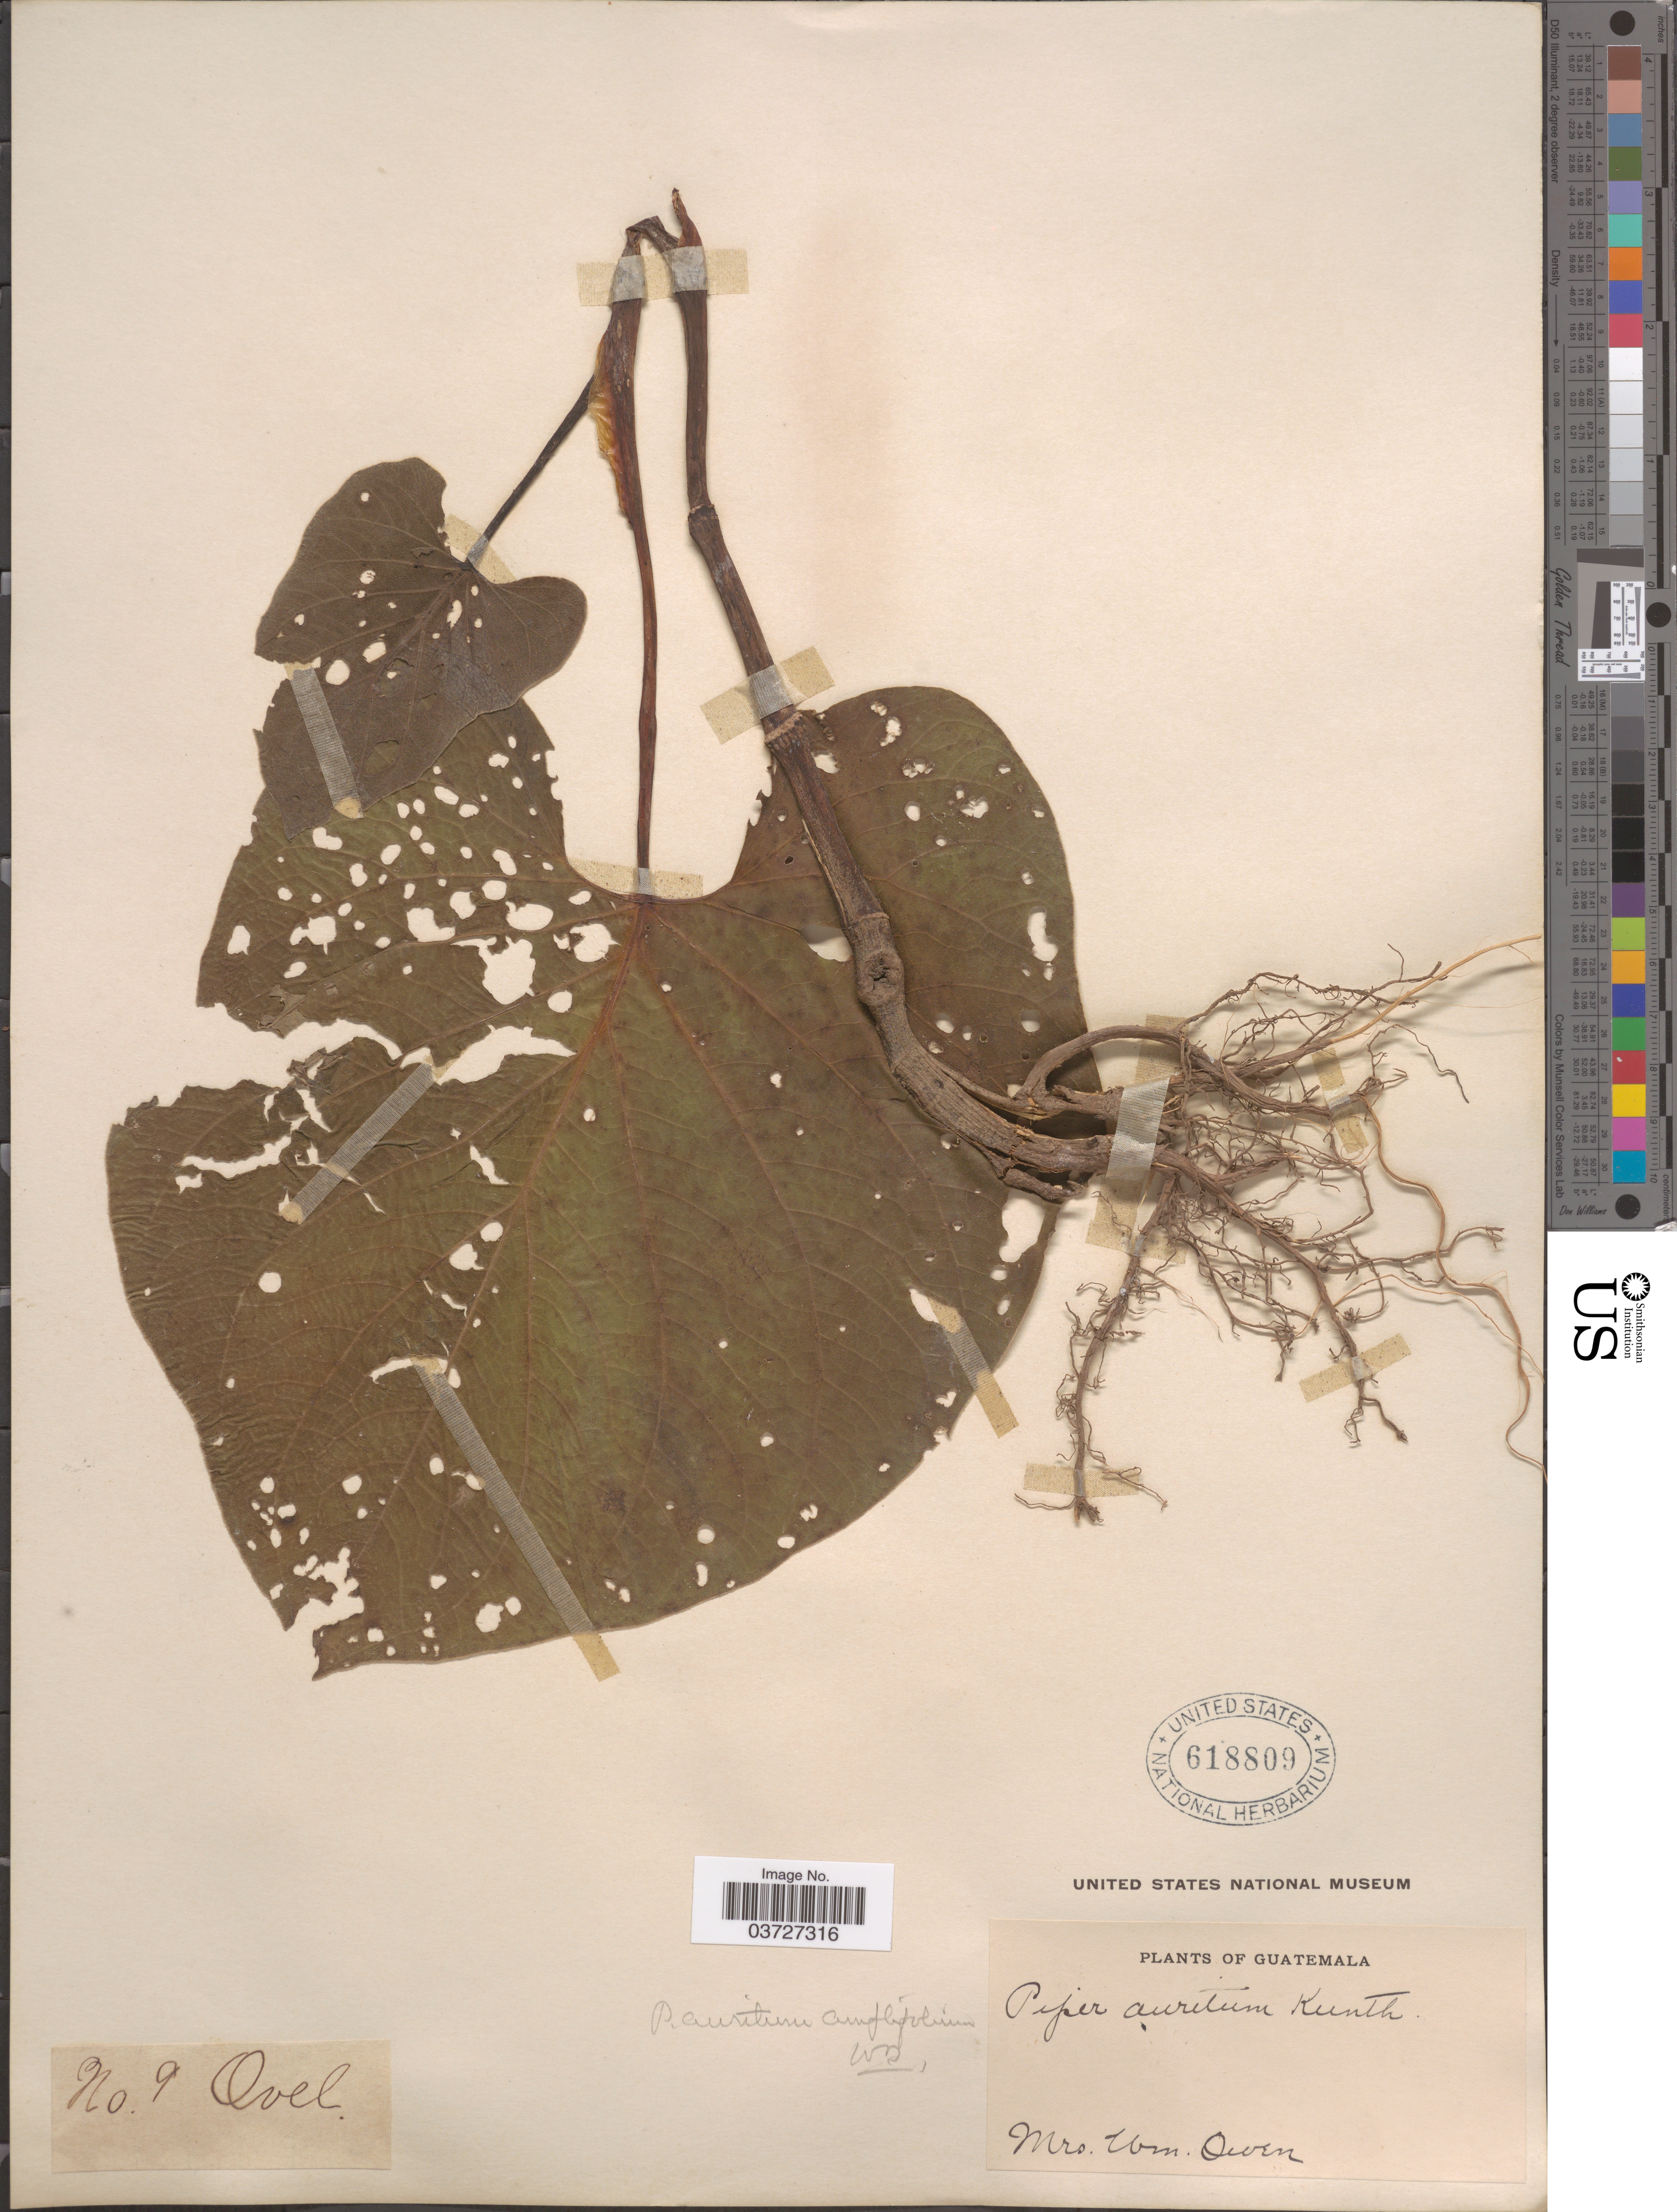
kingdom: Plantae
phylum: Tracheophyta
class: Magnoliopsida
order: Piperales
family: Piperaceae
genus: Piper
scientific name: Piper auritum var. amplifolium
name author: C. DC.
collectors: W. Owen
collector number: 9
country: Guatemala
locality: Ovel [unsure placement].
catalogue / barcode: US 618809